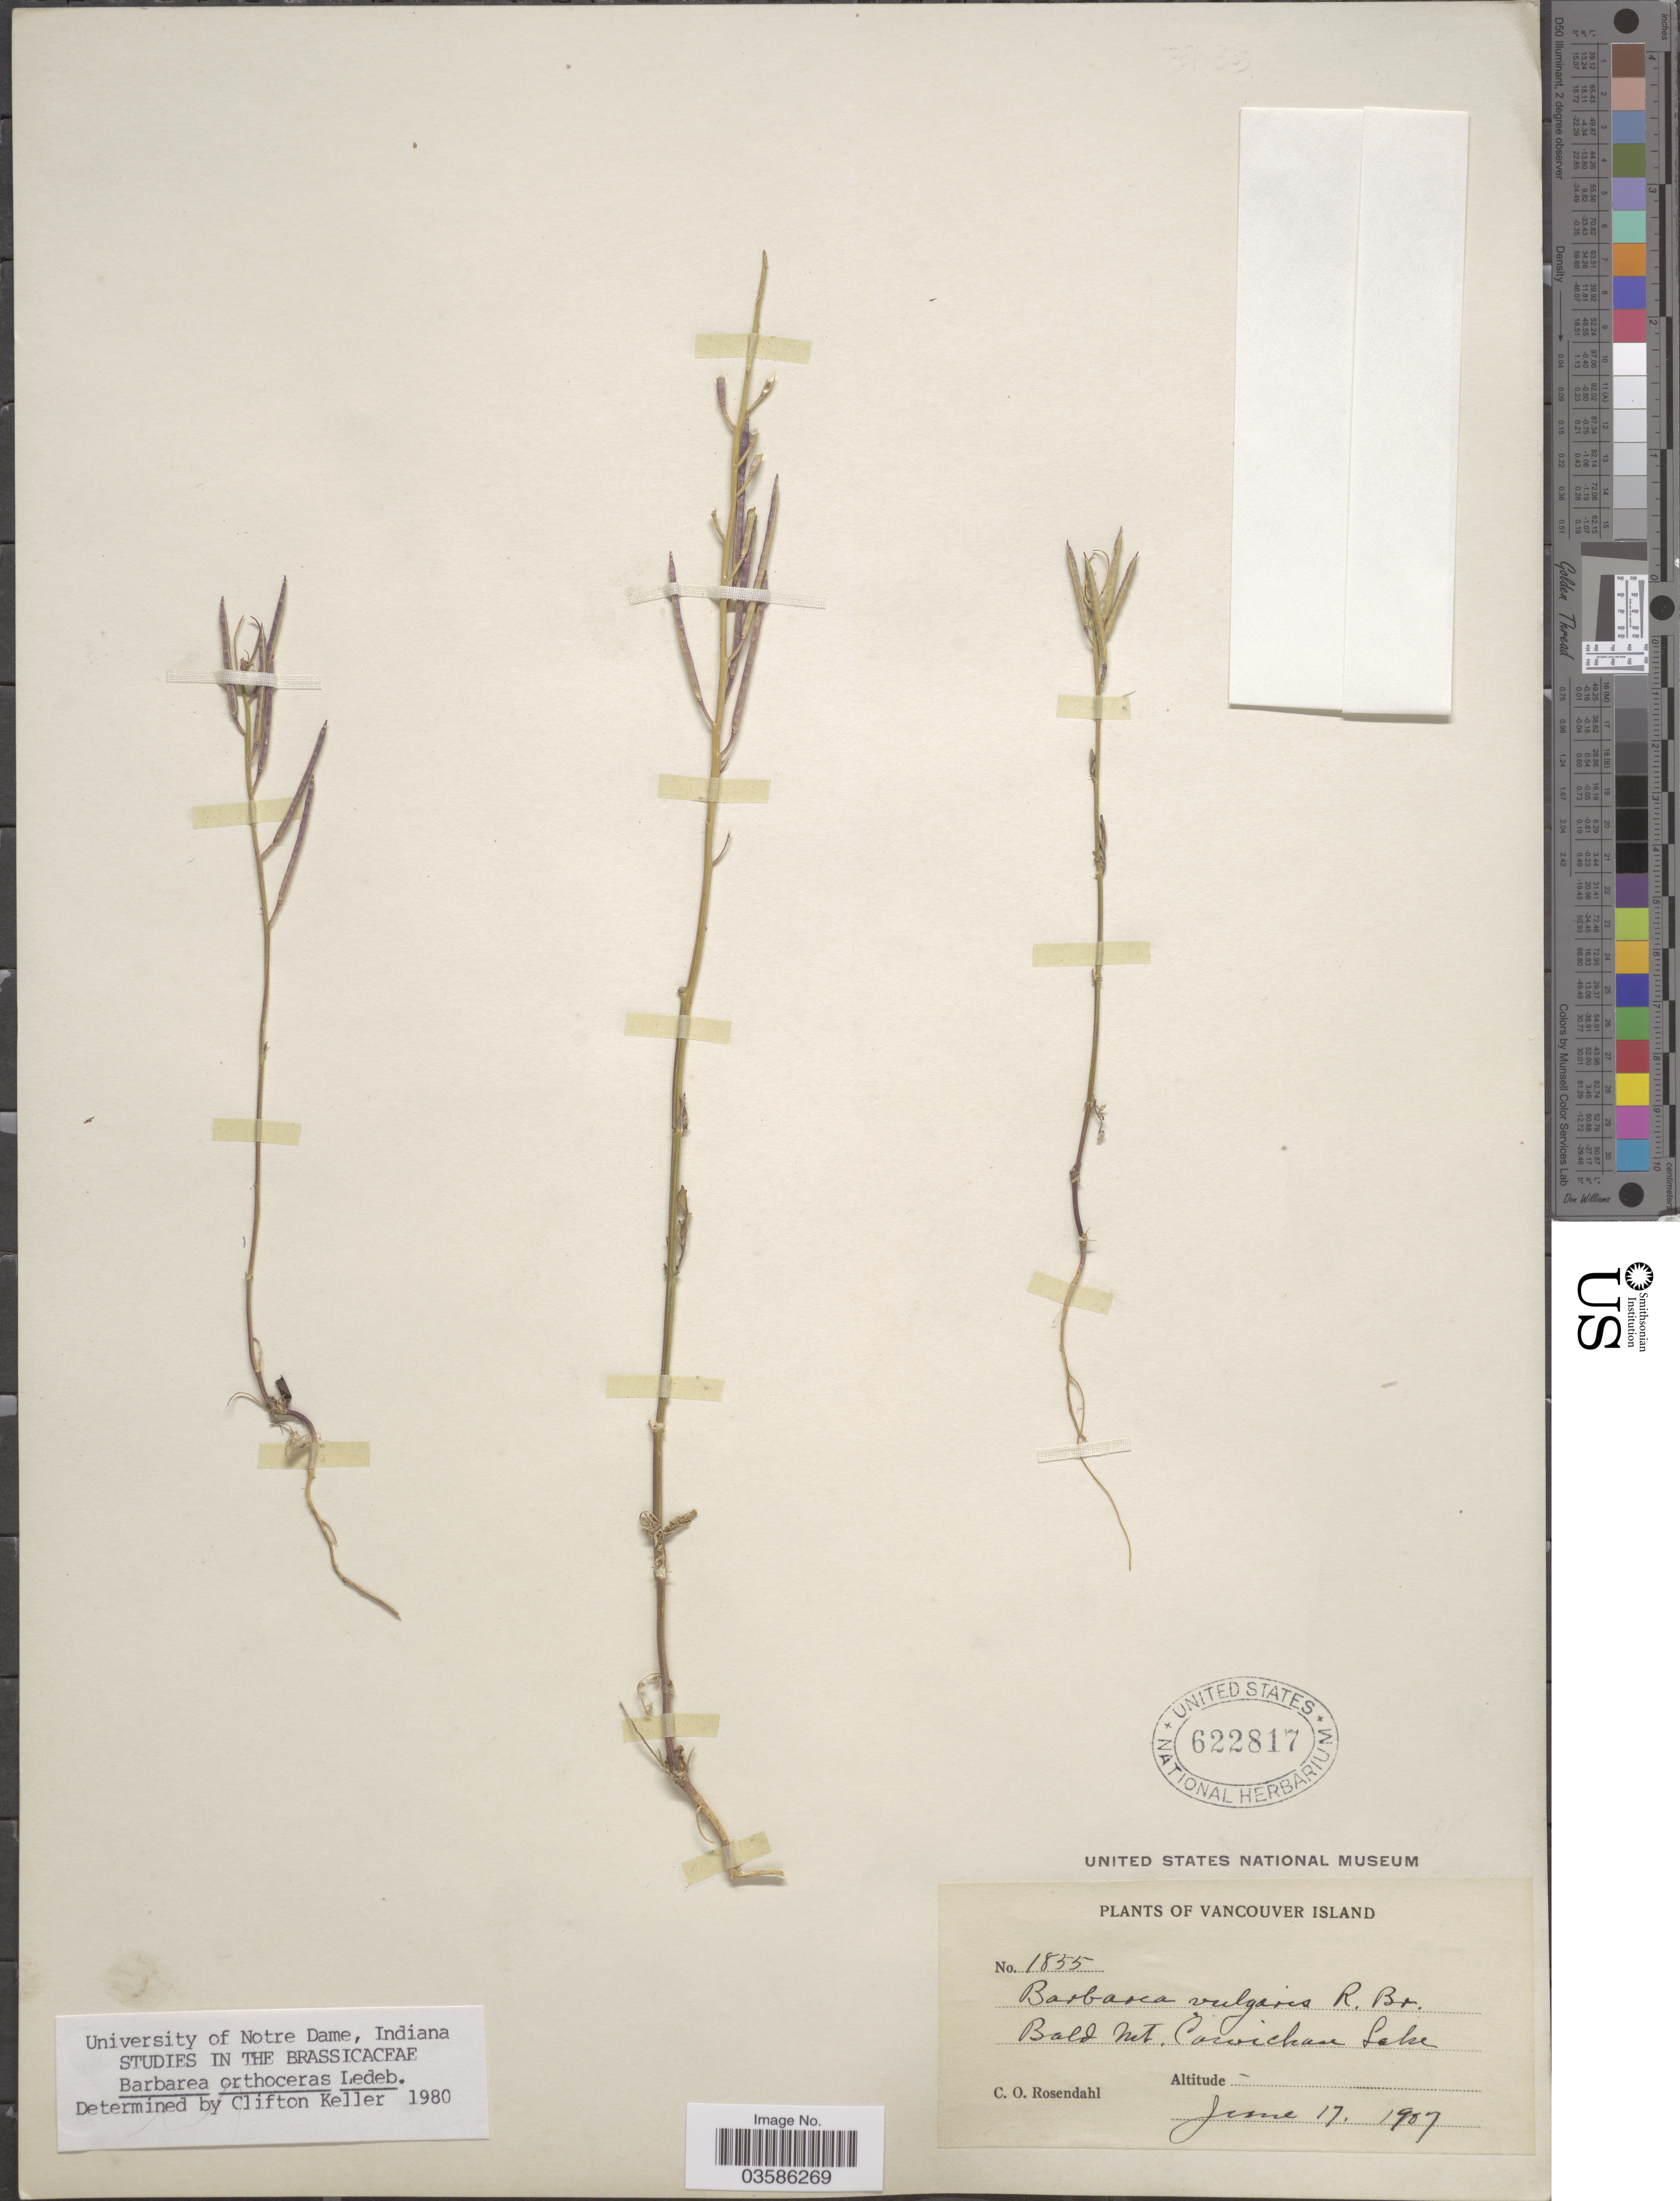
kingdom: Plantae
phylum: Tracheophyta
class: Magnoliopsida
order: Brassicales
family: Brassicaceae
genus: Barbarea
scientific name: Barbarea orthoceras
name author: Ledeb.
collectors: C. O. Rosendahl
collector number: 1855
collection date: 1907-06-17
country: Canada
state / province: British Columbia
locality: Vancouver Island. Bald Mt. Cowichan Lake.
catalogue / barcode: US 622817